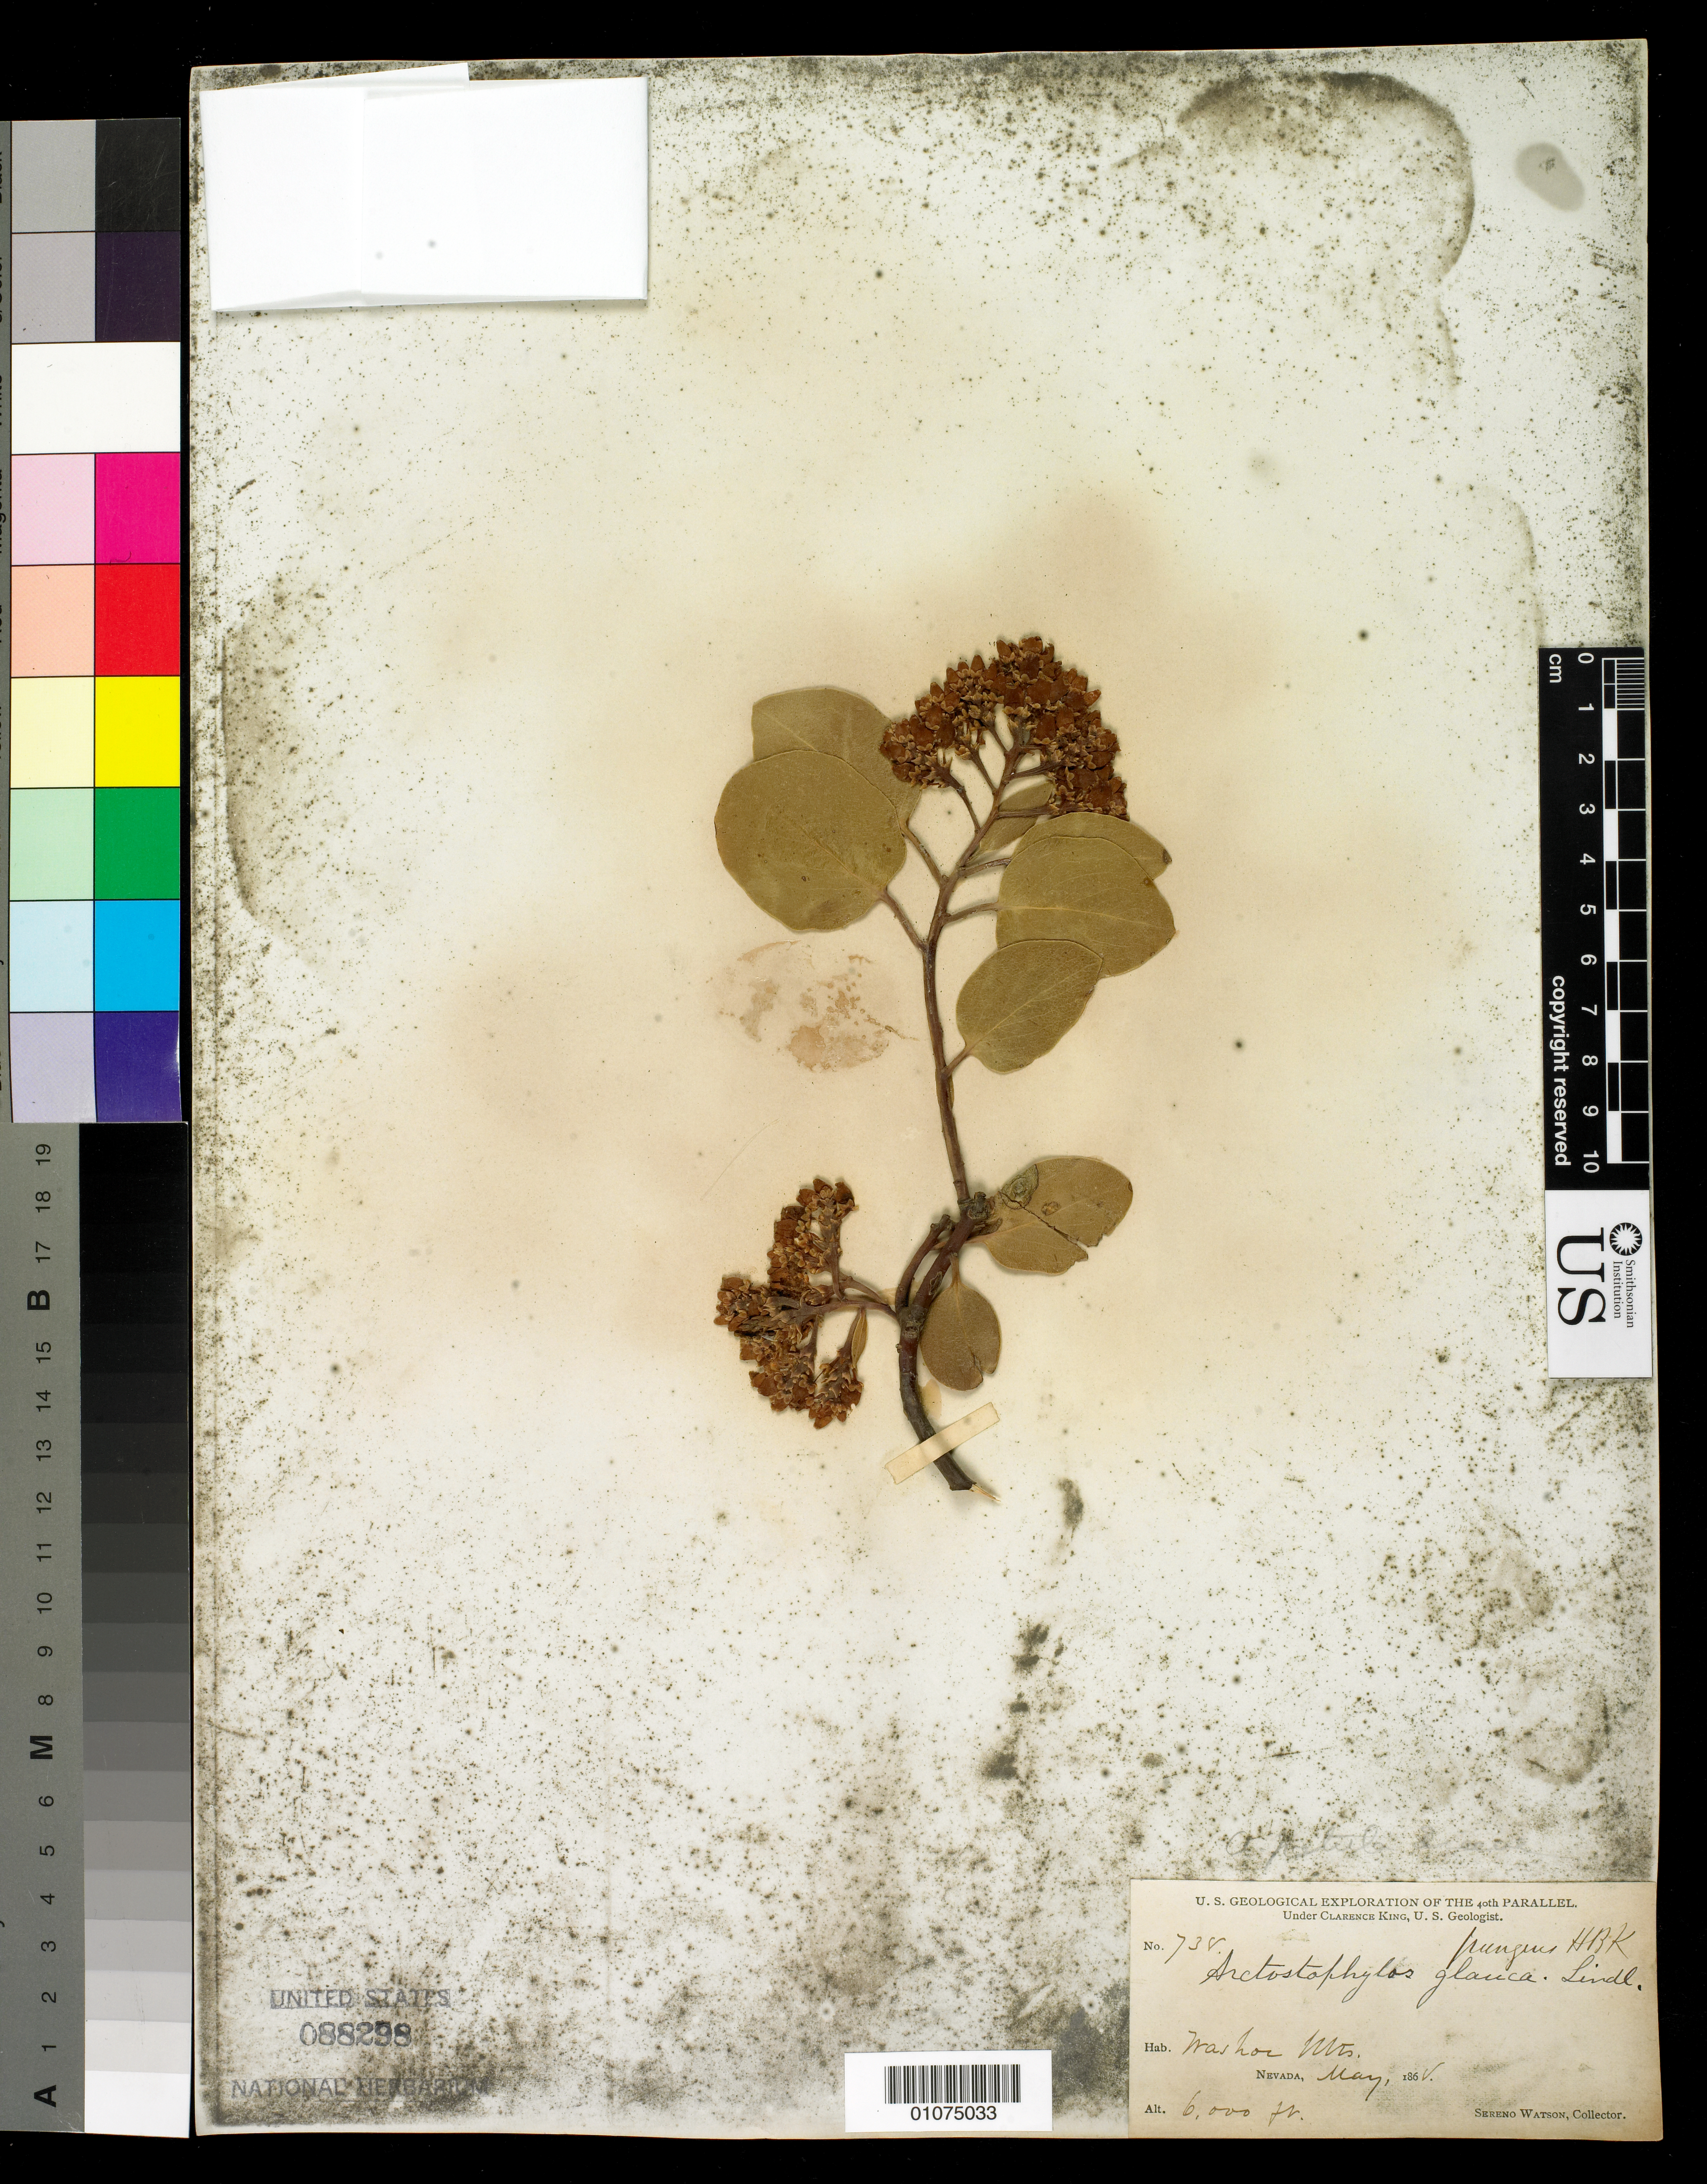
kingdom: Plantae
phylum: Tracheophyta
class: Magnoliopsida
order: Ericales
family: Ericaceae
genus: Arctostaphylos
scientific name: Arctostaphylos platyphylla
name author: (A. Gray) Kuntze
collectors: S. Watson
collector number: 738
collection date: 1868-05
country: United States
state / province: Nevada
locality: Washor Mts.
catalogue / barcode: US 88298